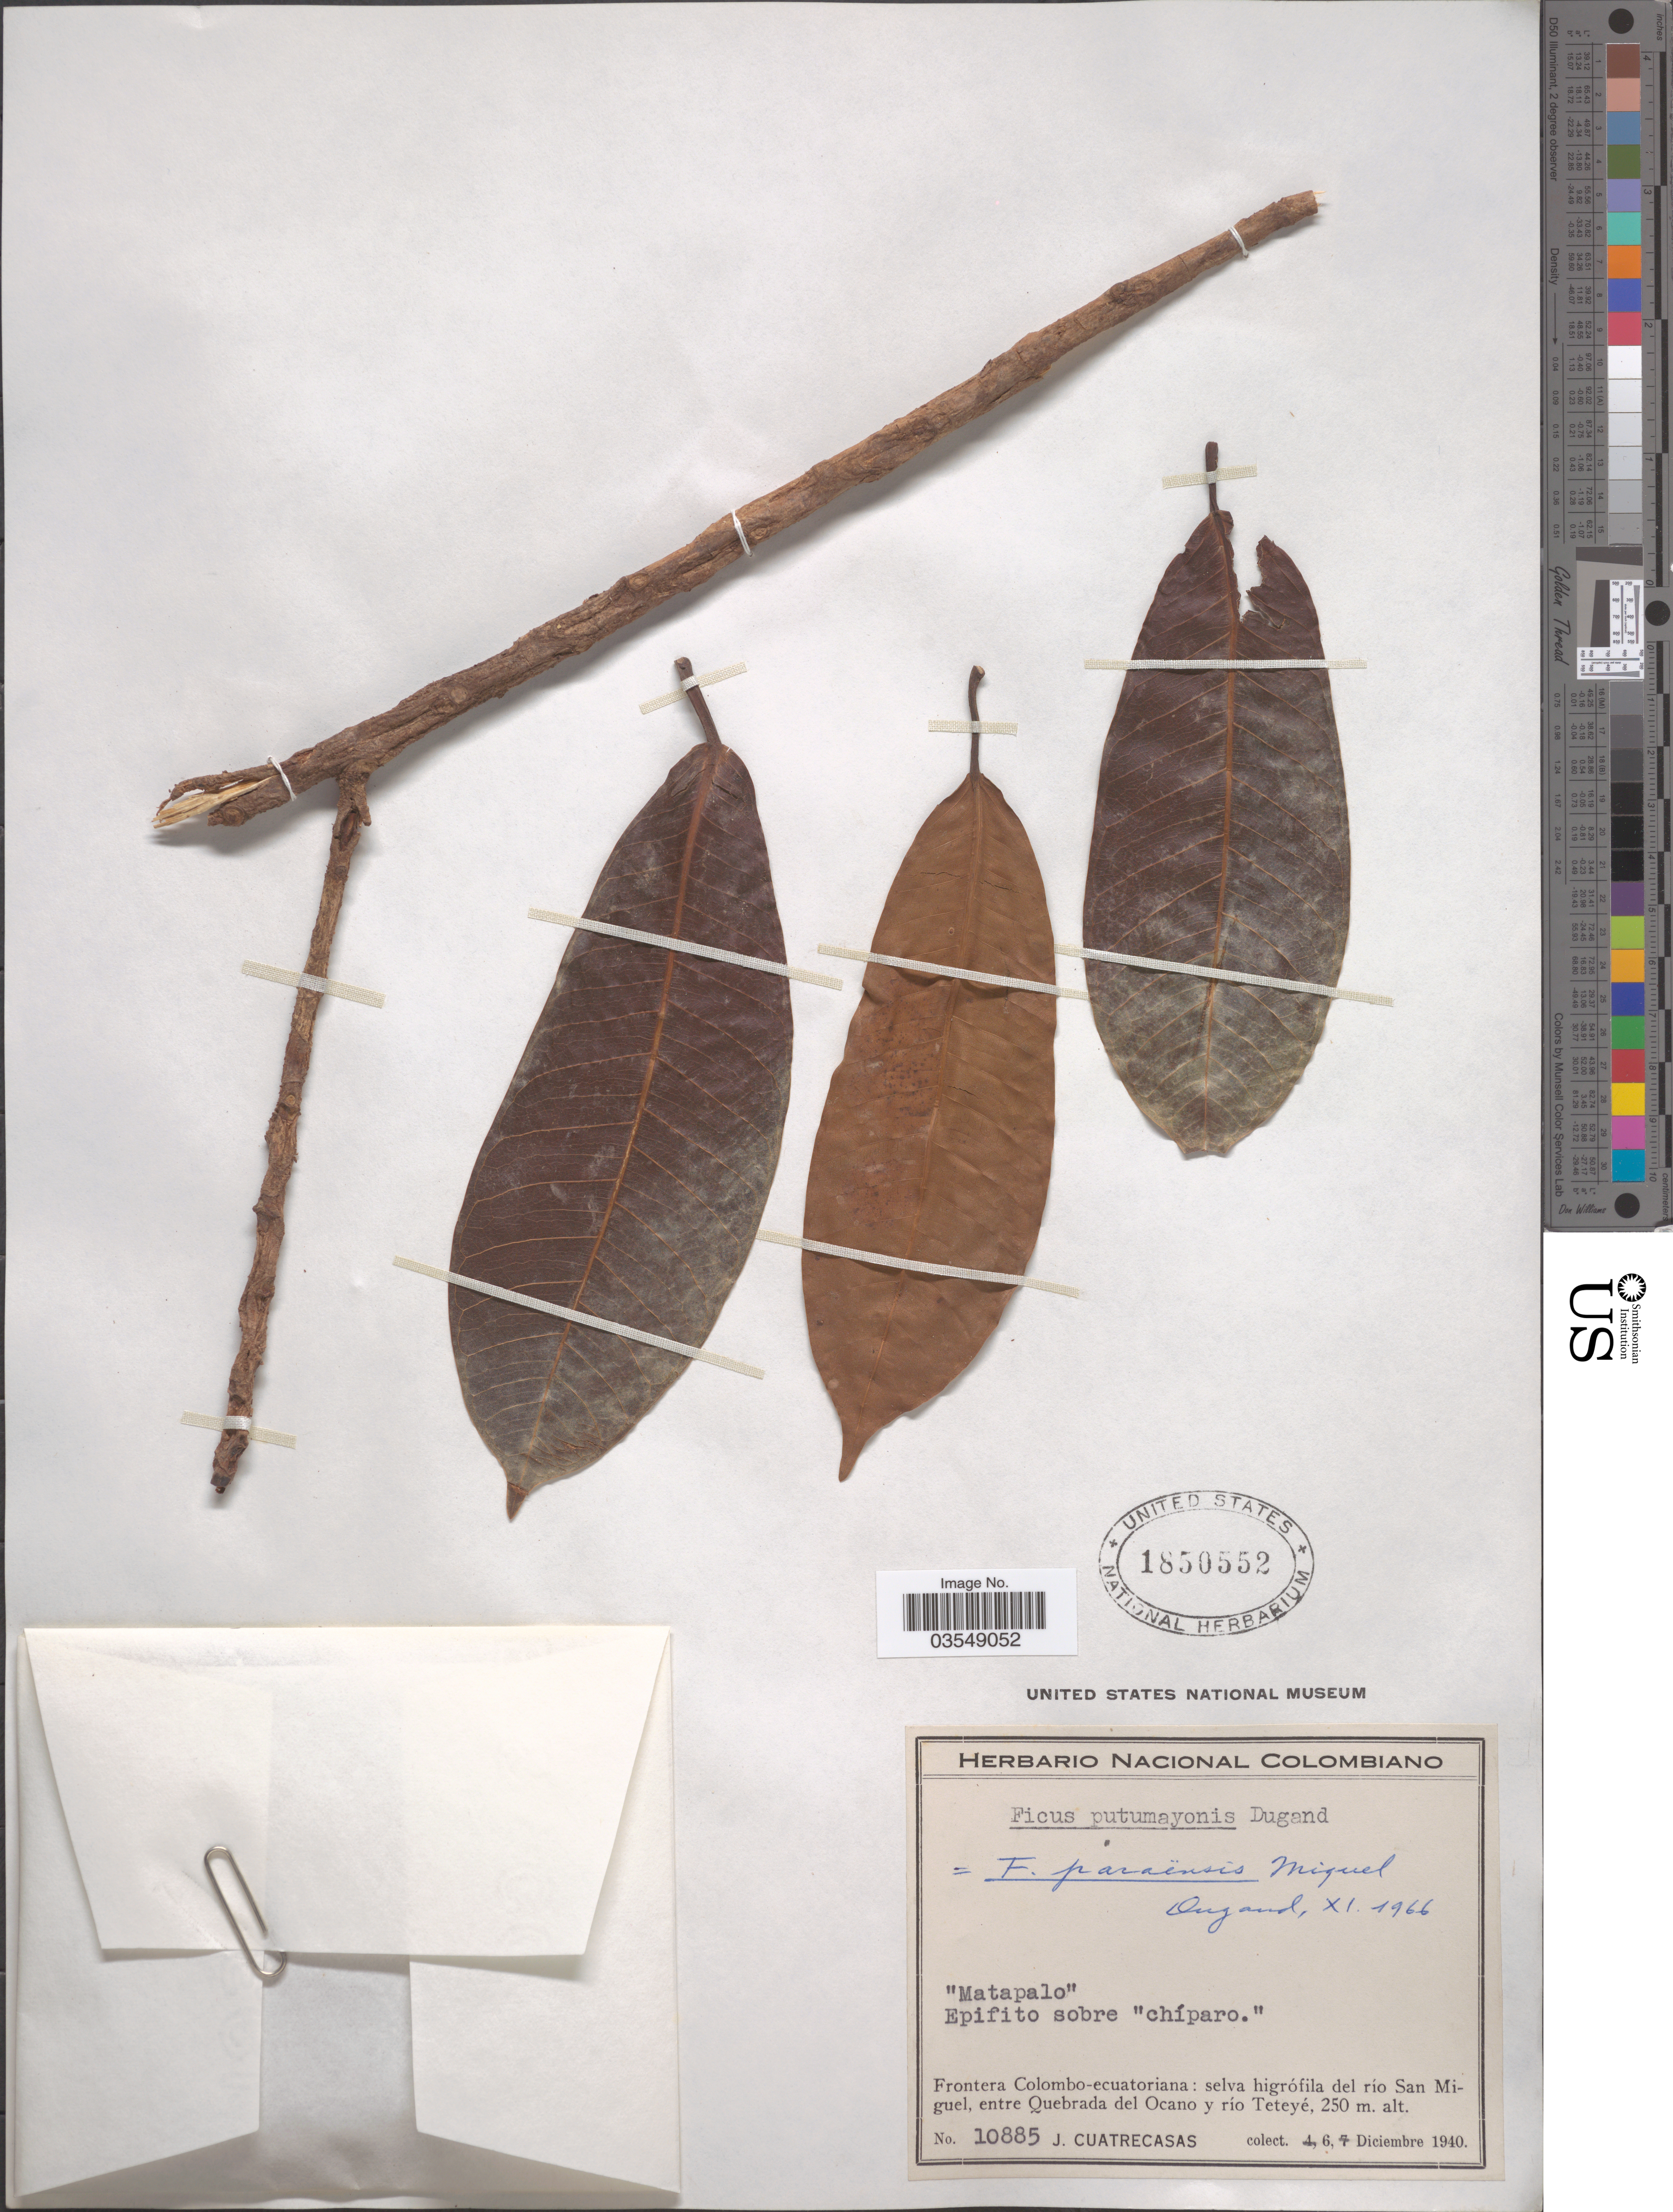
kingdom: Plantae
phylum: Tracheophyta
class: Magnoliopsida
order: Rosales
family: Moraceae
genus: Ficus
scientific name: Ficus paraensis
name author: (Miq.) Miq.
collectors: J. Cuatrecasas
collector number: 10885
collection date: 1940-12-06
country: Colombia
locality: Frontera Colombo - ecuatoriana: selva higrófila del río San Miguel, entre Quebrada del Ocano y río Teteyé.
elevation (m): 250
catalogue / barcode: US 1850552